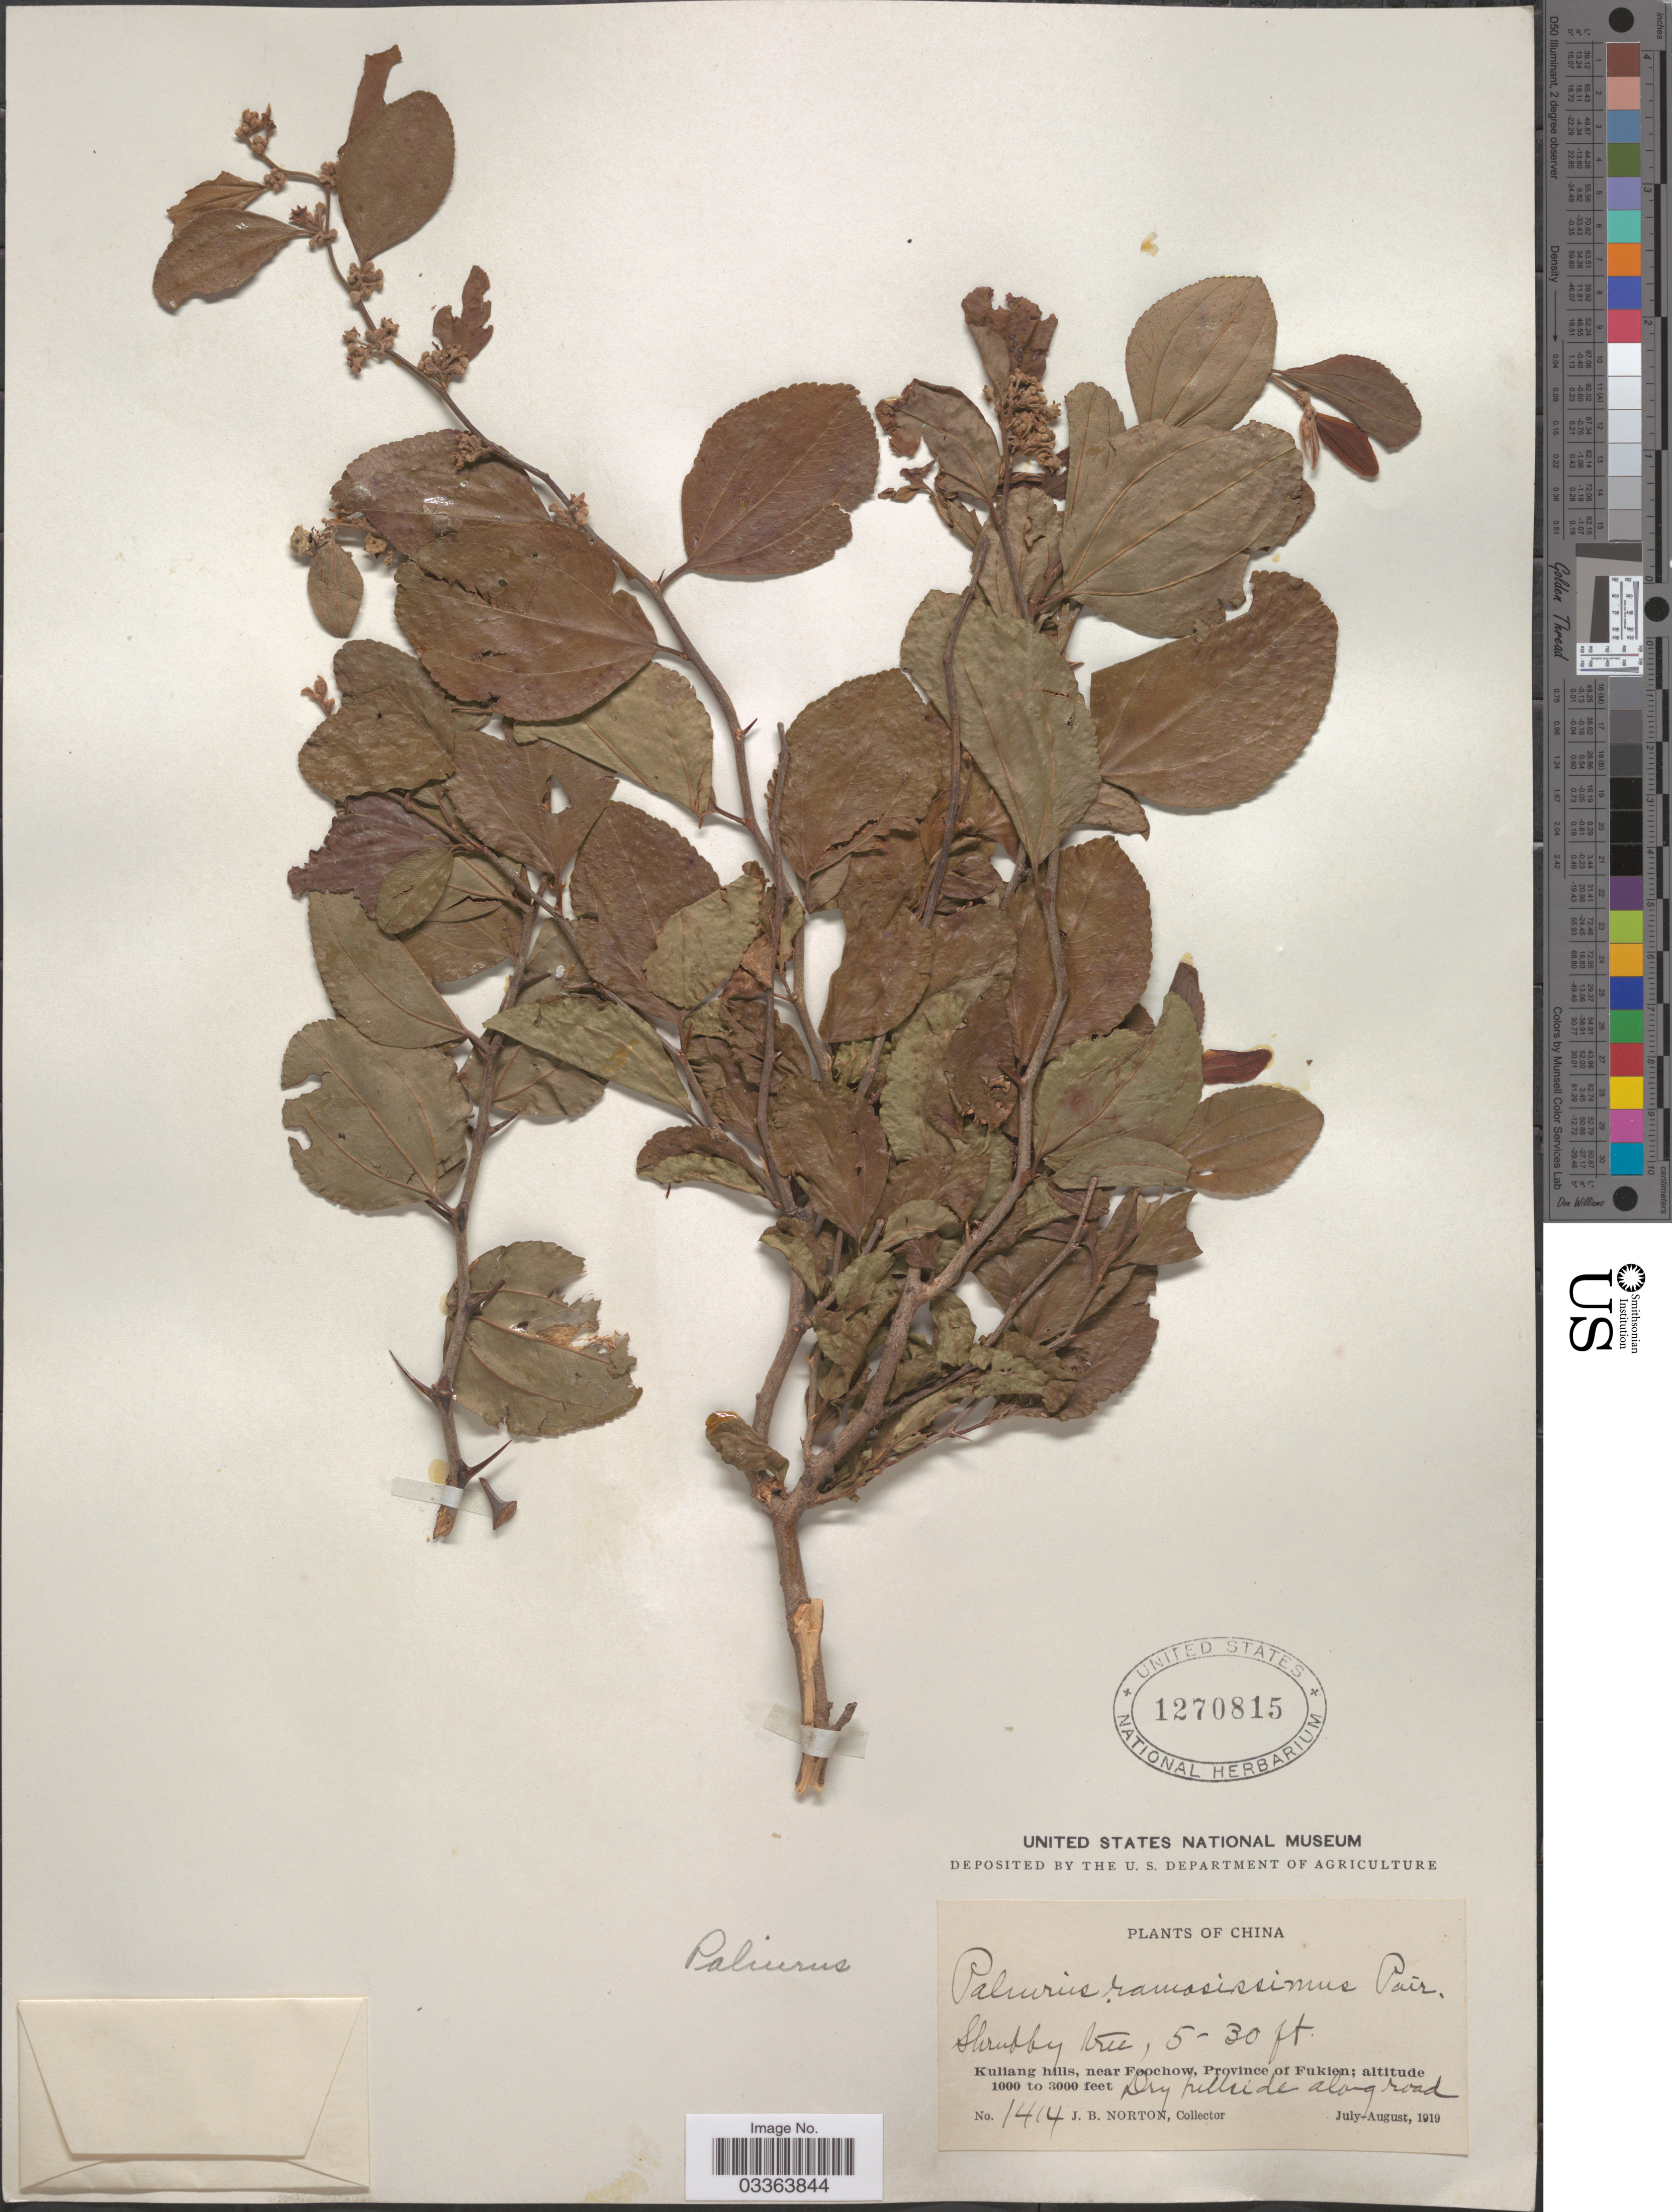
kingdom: Plantae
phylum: Tracheophyta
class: Magnoliopsida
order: Rosales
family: Rhamnaceae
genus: Paliurus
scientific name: Paliurus ramosissimus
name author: (Lour.) Poir.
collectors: J. B. Norton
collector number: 1414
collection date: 1919-07/1919-08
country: China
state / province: Fujian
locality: Kuliang hills, near Foochow, Province of Fukien.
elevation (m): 305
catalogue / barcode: US 1270815